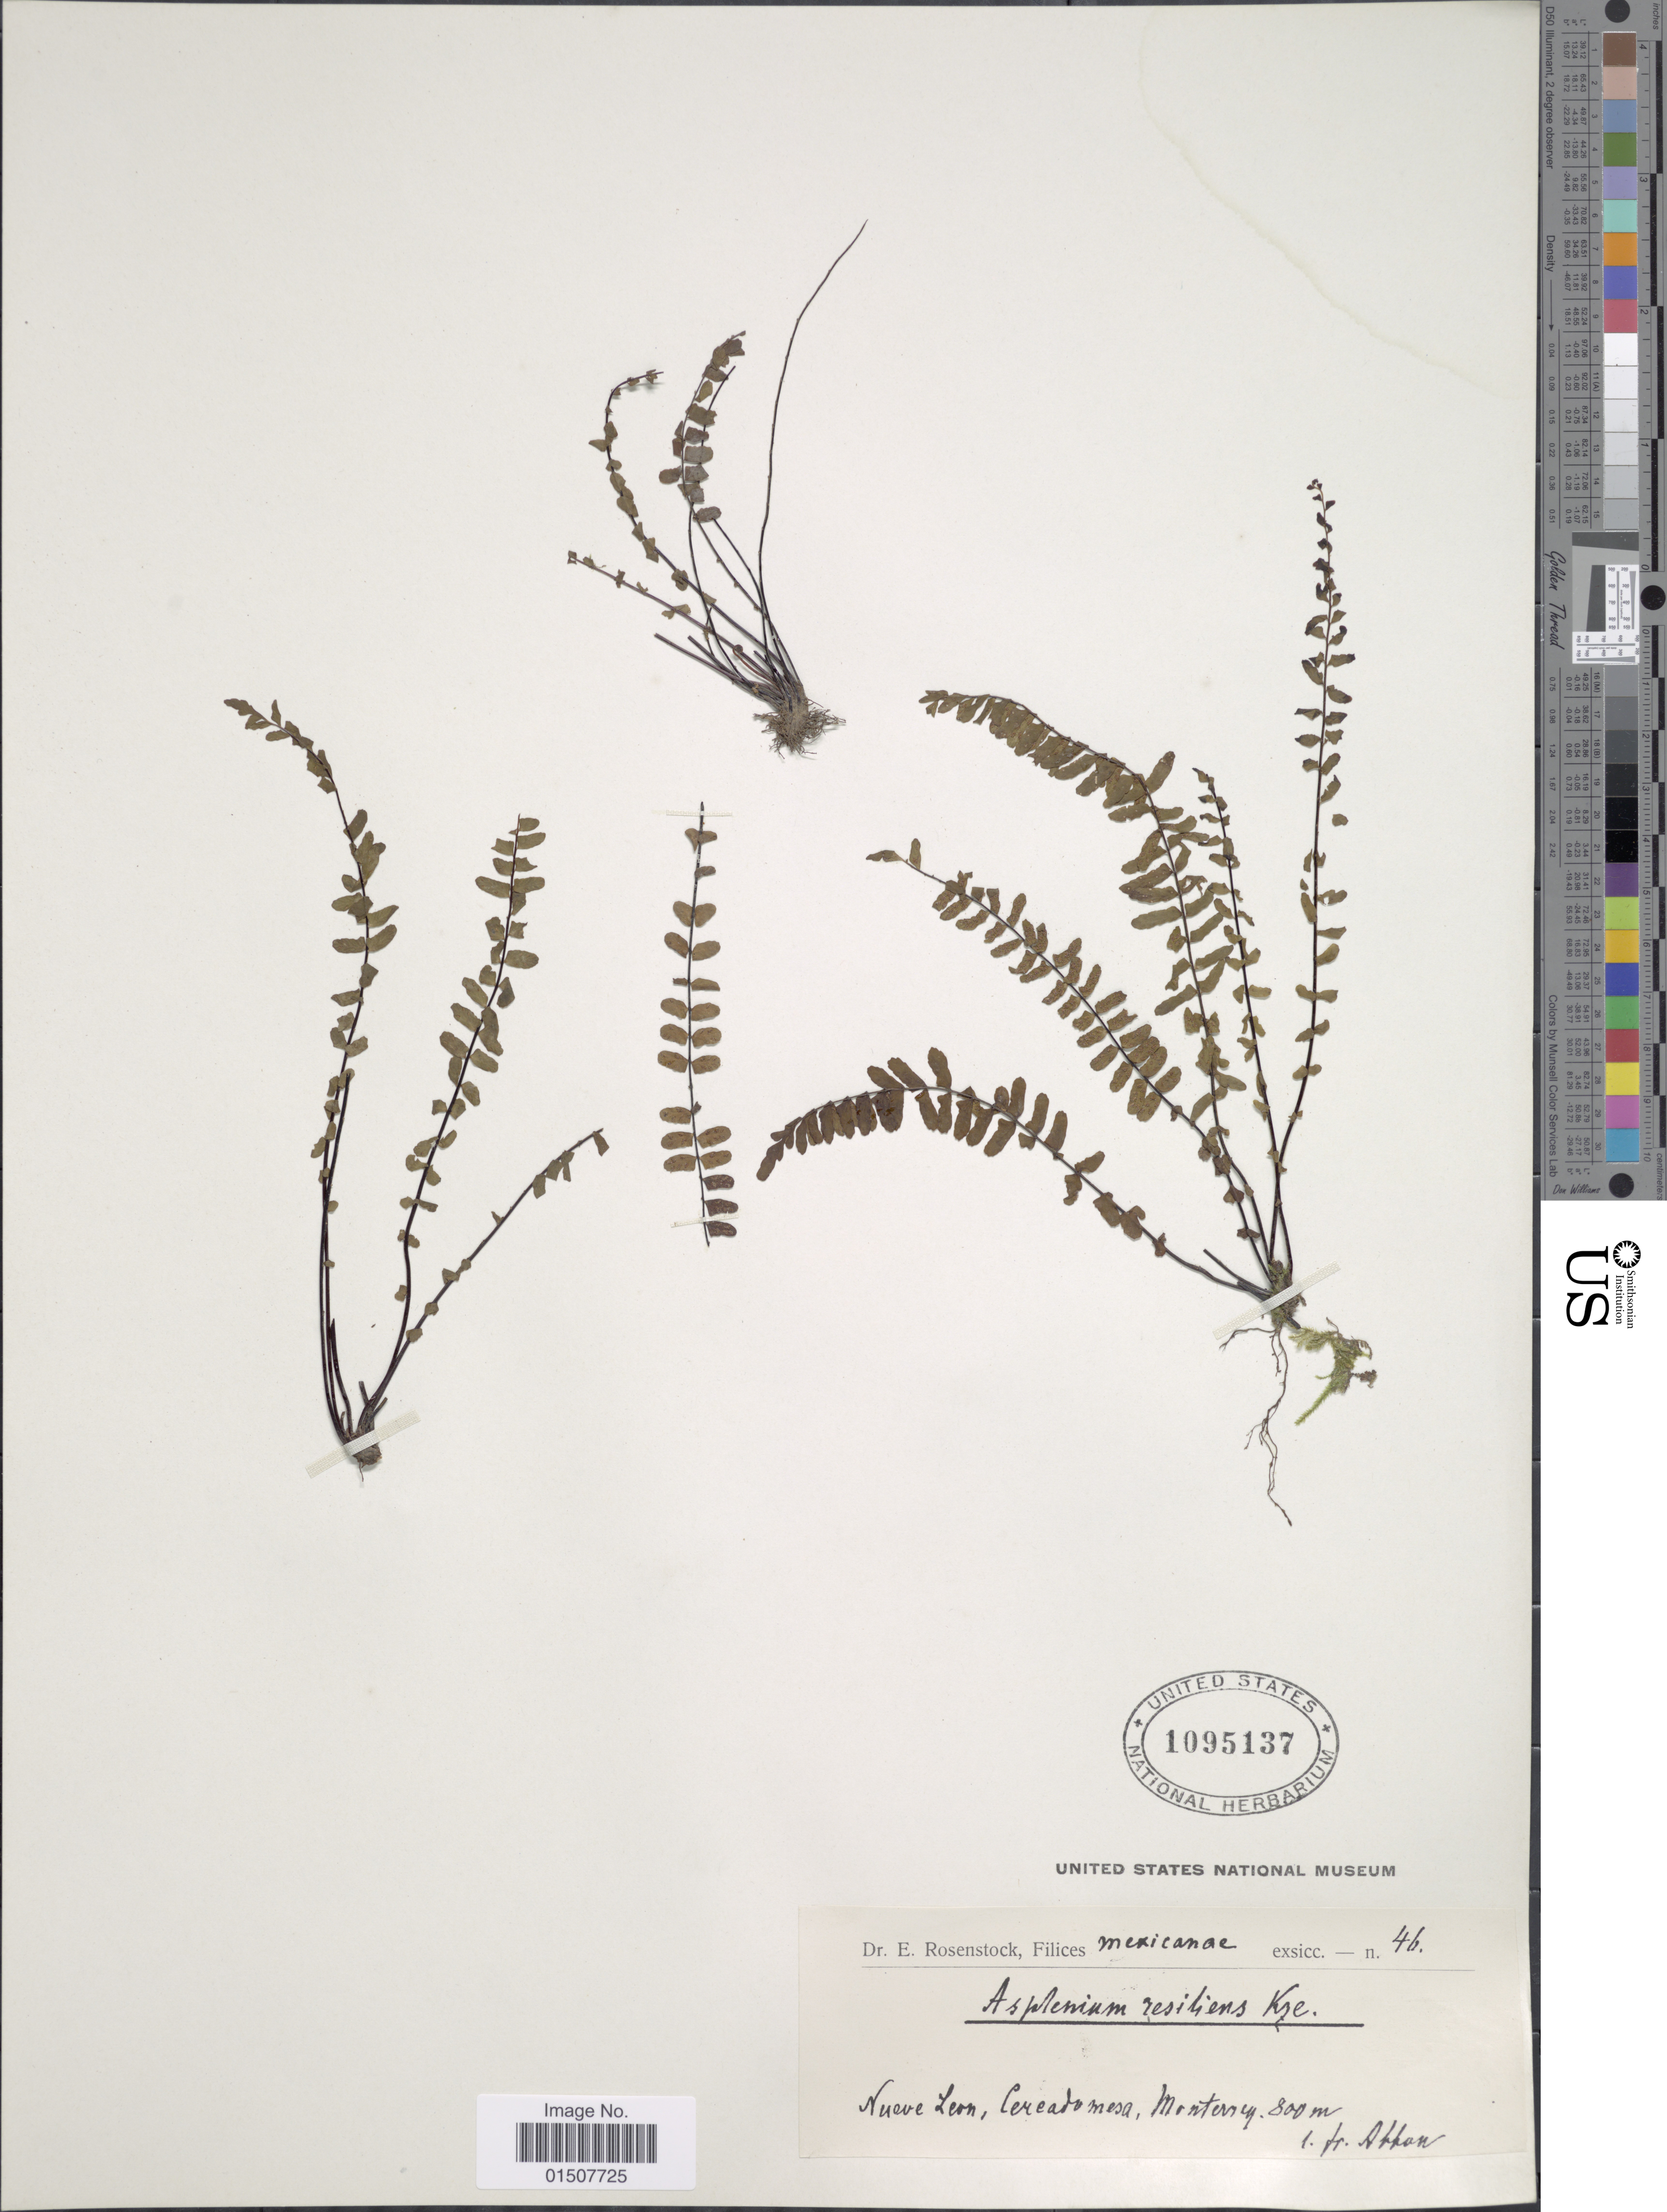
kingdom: Plantae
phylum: Tracheophyta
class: Polypodiopsida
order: Polypodiales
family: Aspleniaceae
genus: Asplenium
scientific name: Asplenium resiliens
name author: Kunze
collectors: Allan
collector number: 46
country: Mexico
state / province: Nuevo León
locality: Nuevo Leon, Cereado mesa, Monterrey. [interpreted]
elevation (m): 800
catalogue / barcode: US 1095137